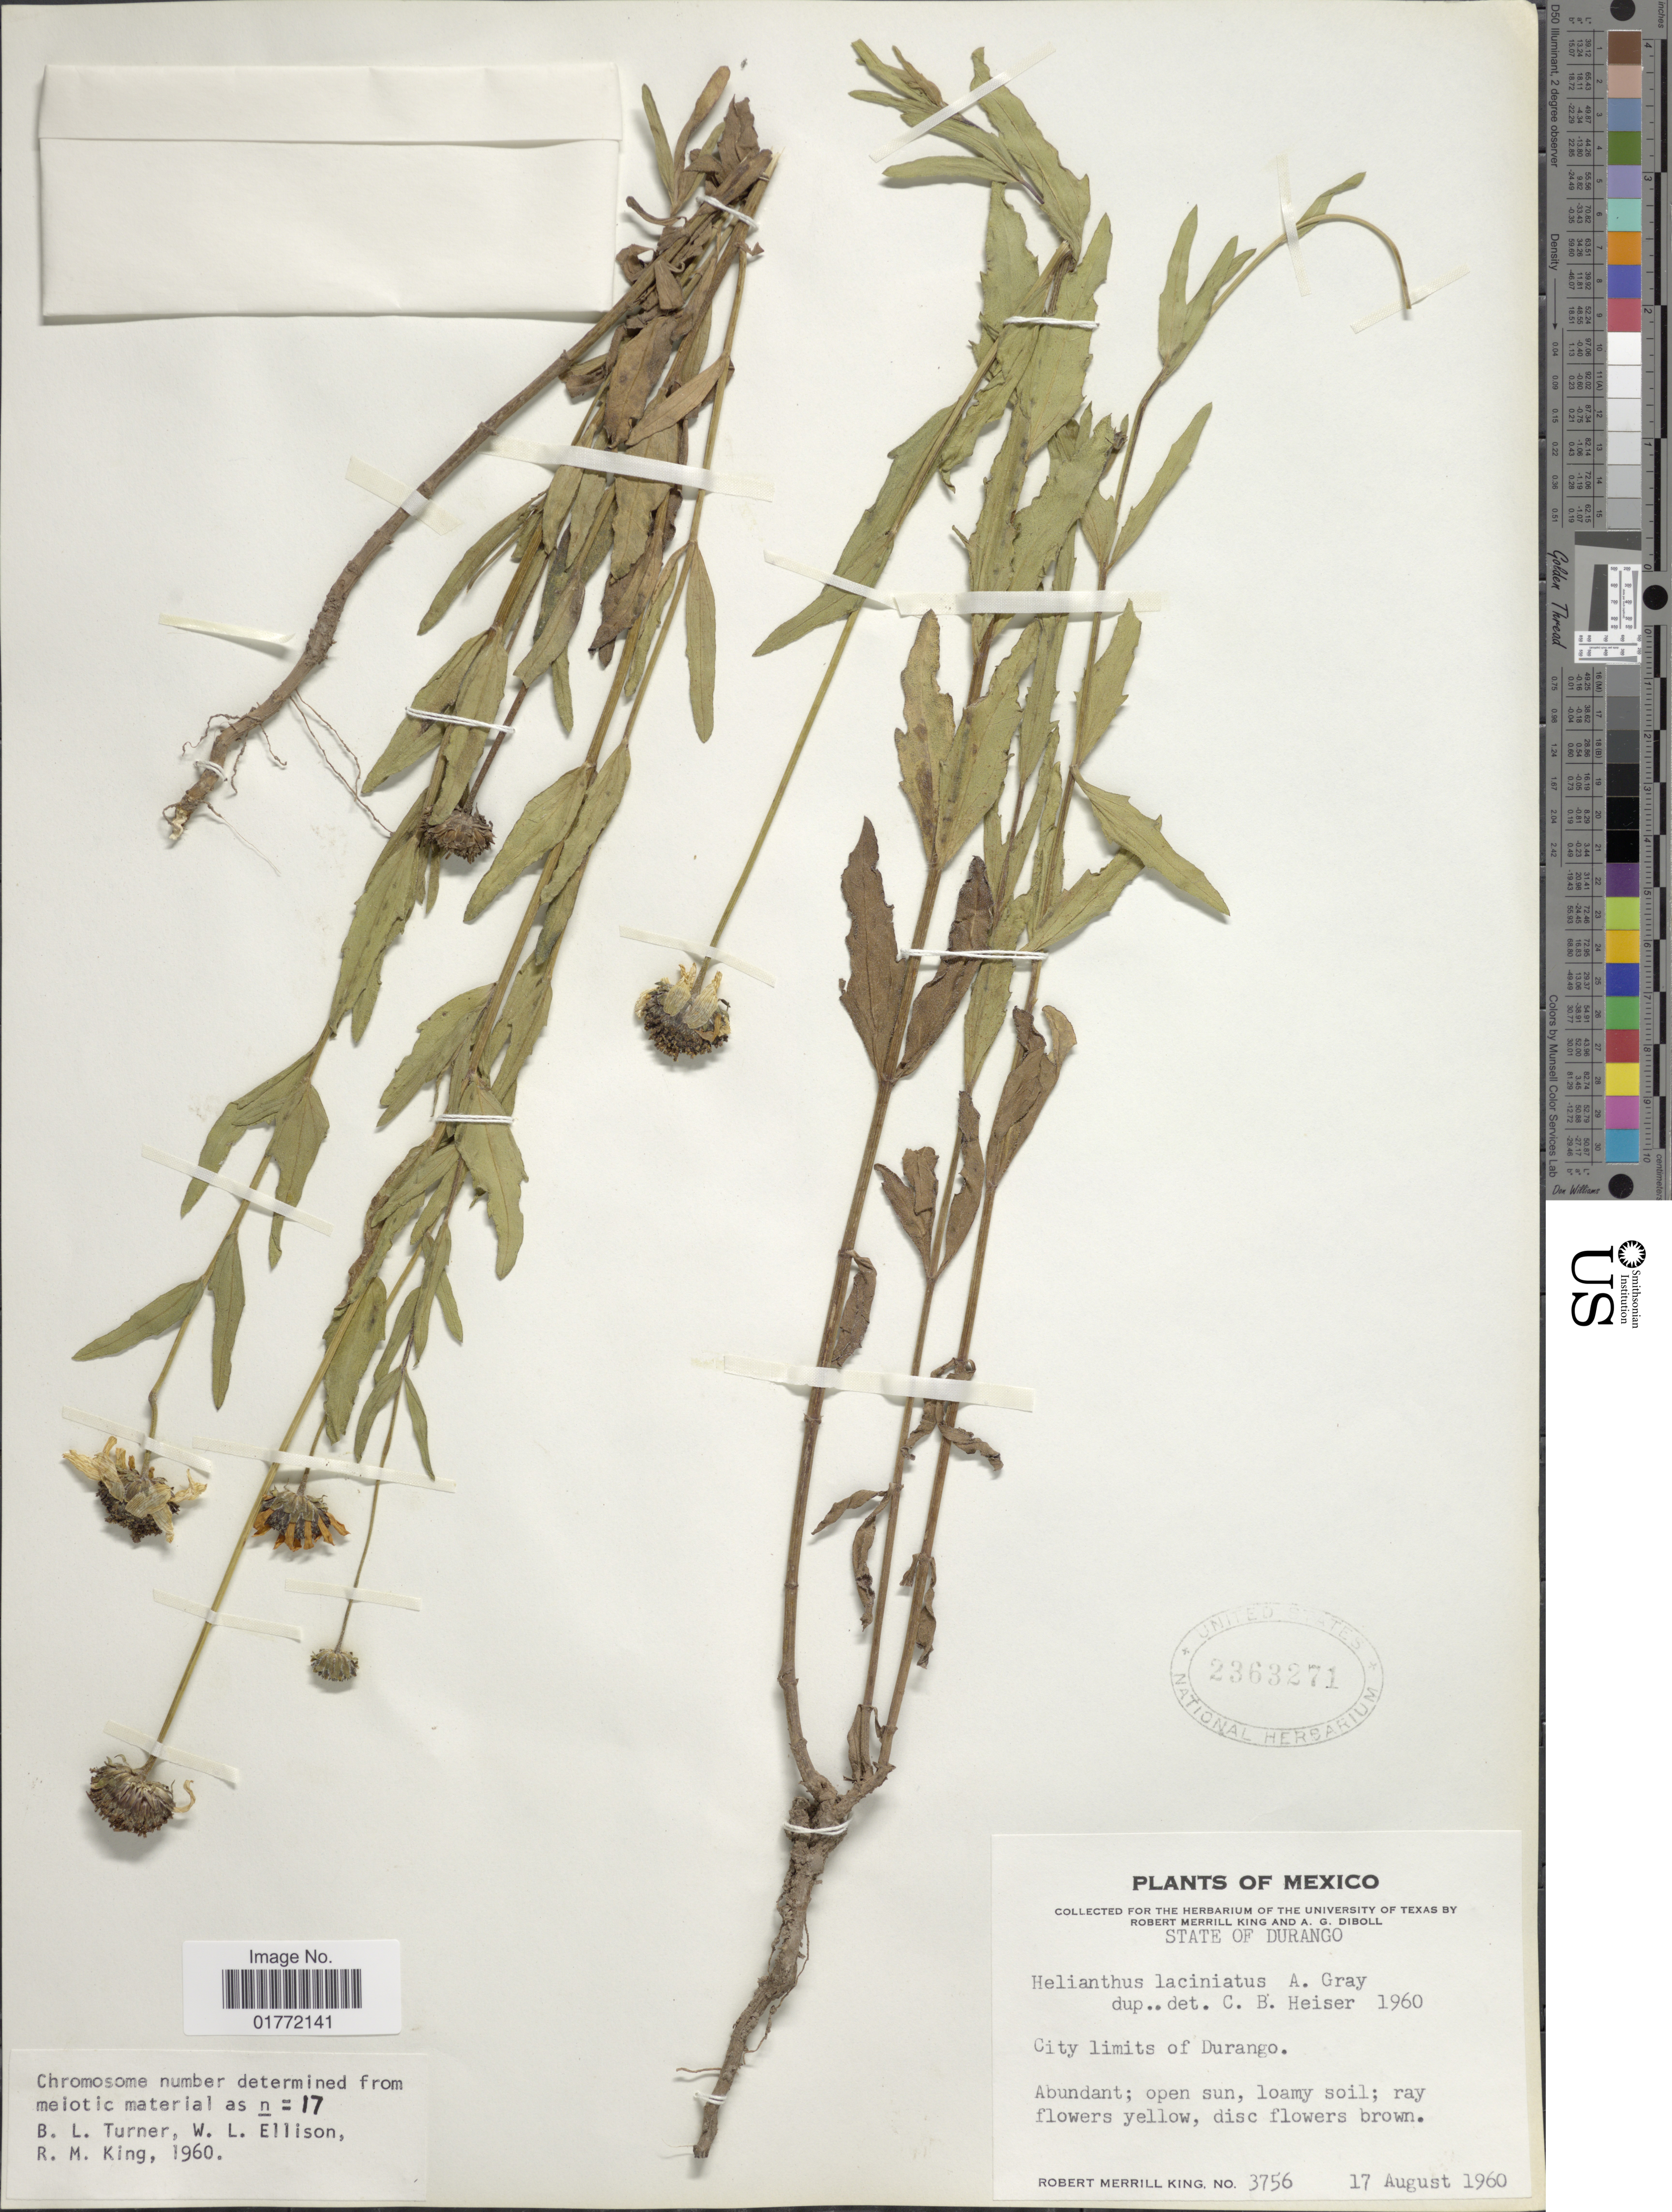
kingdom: Plantae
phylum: Tracheophyta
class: Magnoliopsida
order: Asterales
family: Asteraceae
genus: Helianthus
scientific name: Helianthus laciniatus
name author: A. Gray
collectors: R. M. King & A. Diboll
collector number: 3756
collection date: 1960-08-17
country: Mexico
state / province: Durango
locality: City limits of Durango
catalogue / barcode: US 2363271